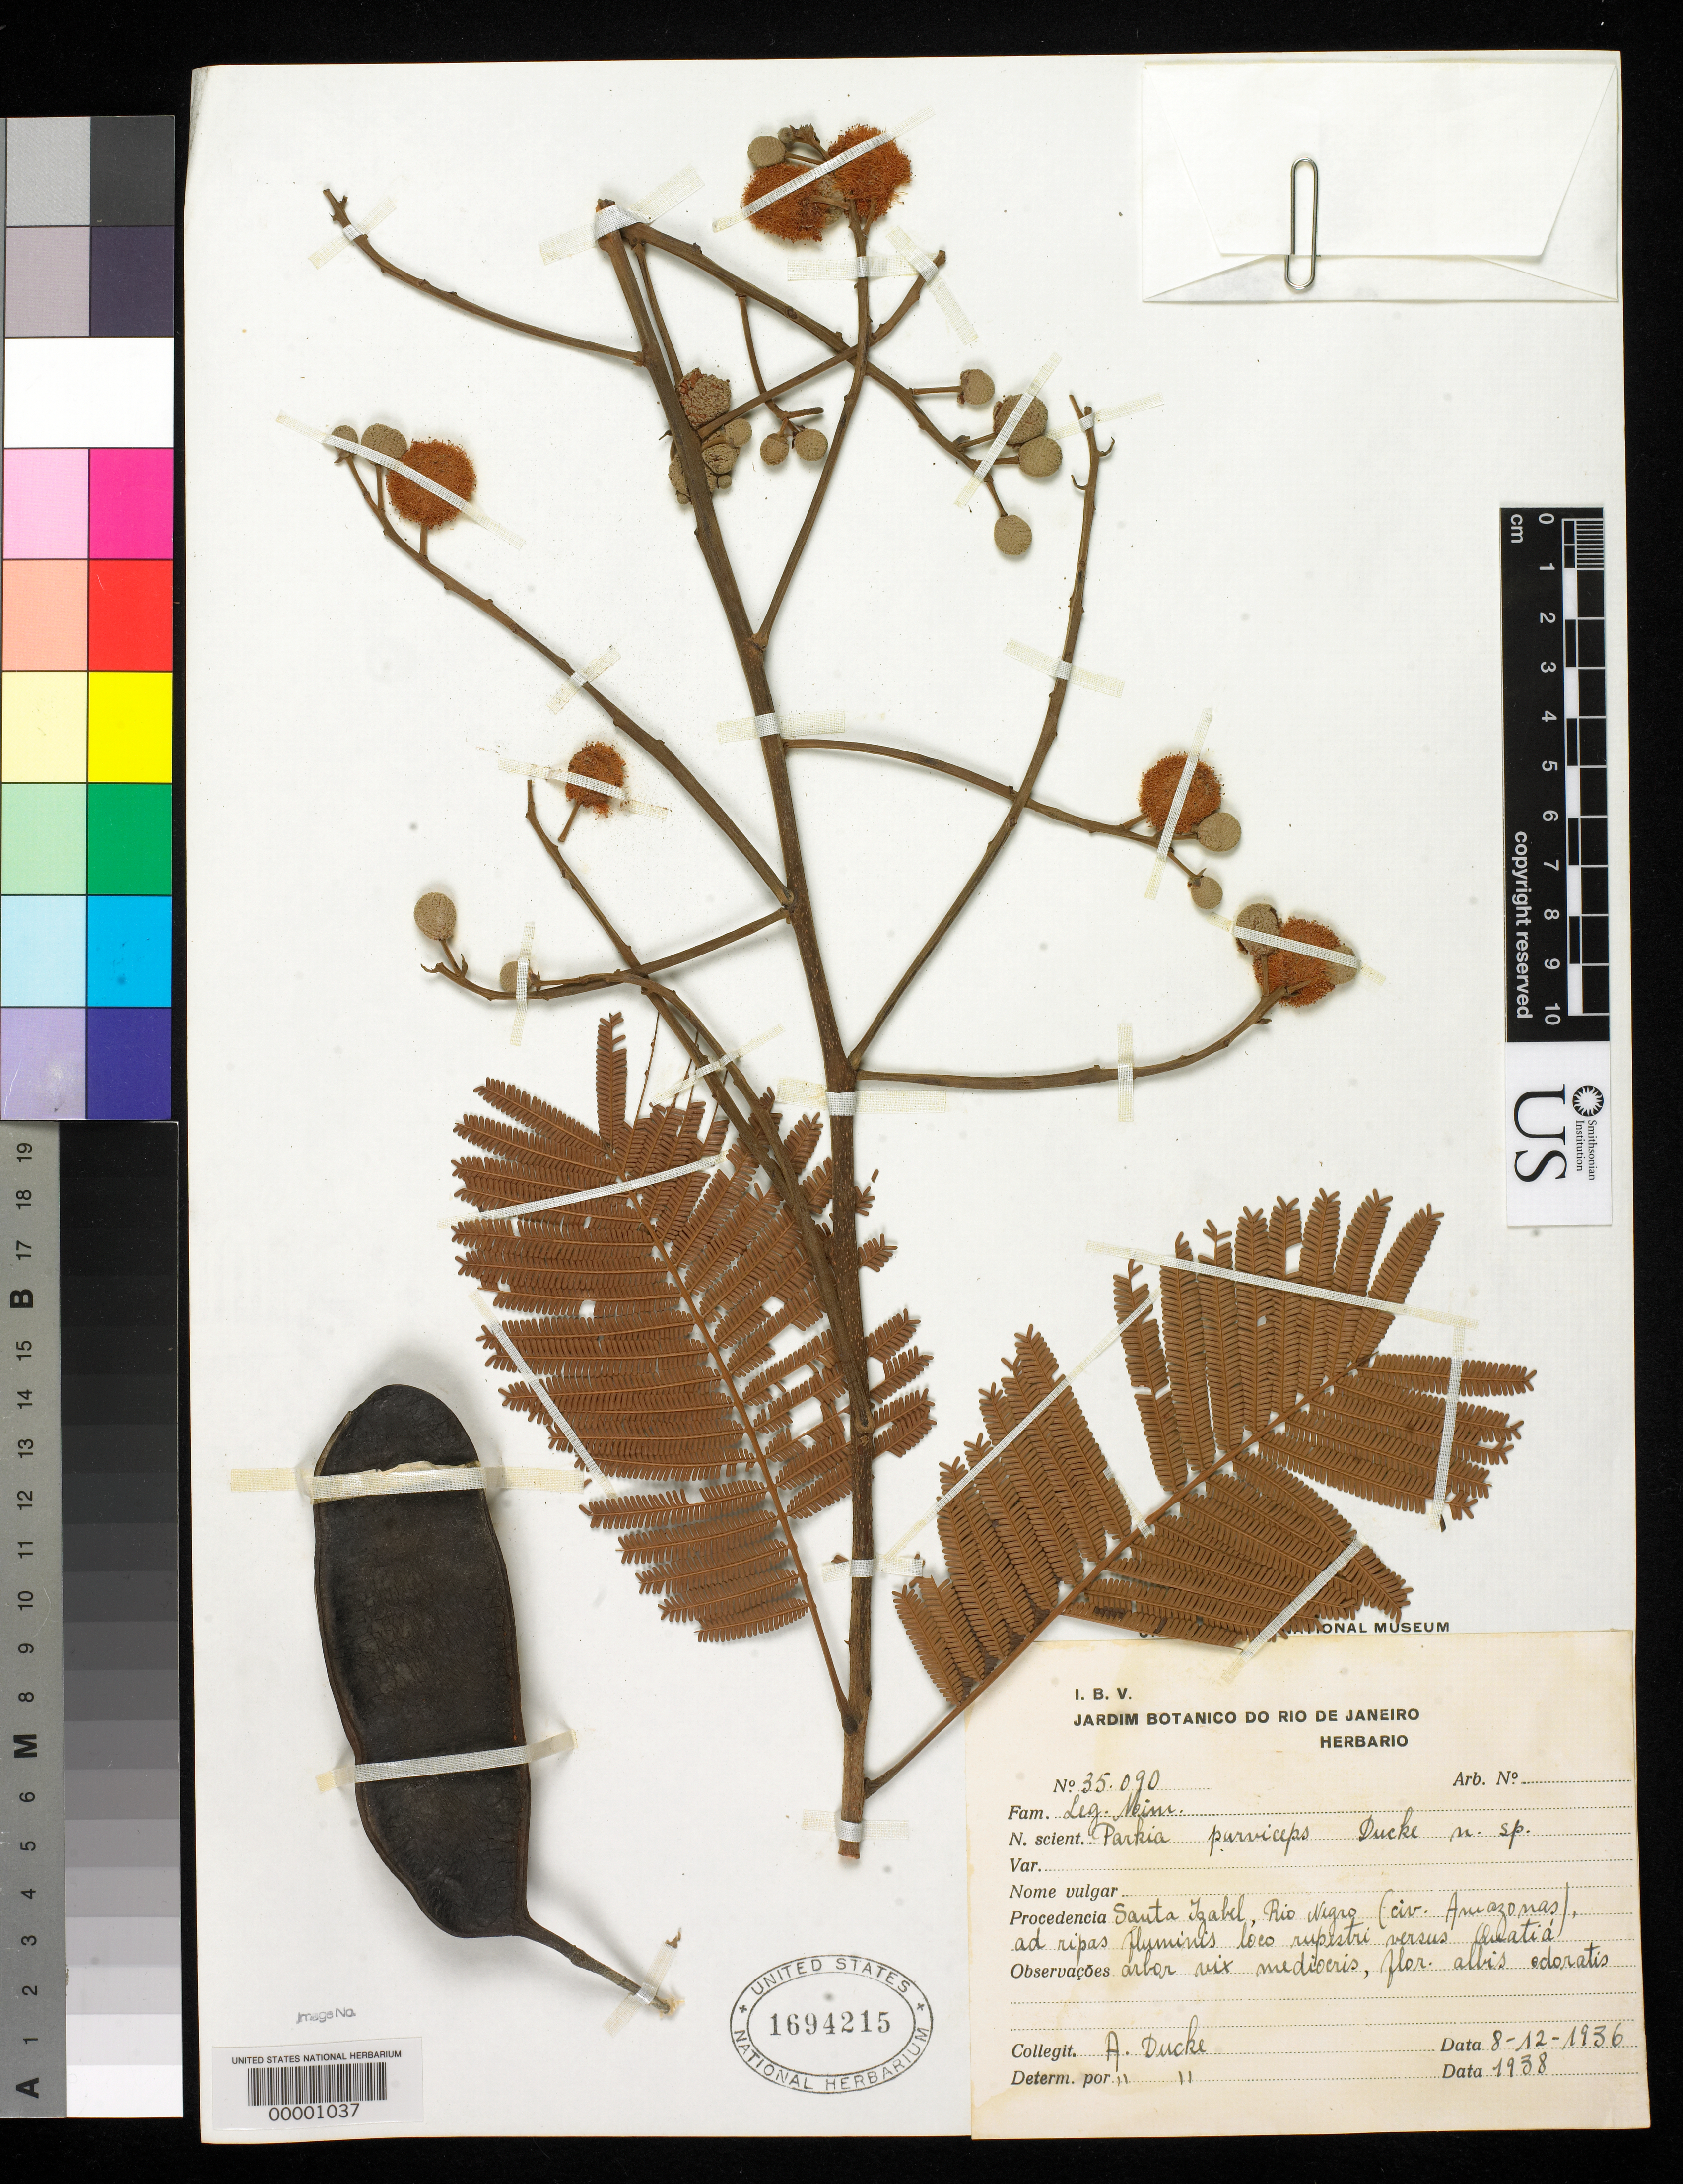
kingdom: Plantae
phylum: Tracheophyta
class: Magnoliopsida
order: Fabales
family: Fabaceae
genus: Parkia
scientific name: Parkia parviceps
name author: Ducke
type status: Isotype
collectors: A. Ducke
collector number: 35090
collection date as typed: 08 Dec 1936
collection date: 1936-12-08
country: Brazil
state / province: Amazonas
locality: Santa Izabel, Rio Negro.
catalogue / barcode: US 1694215